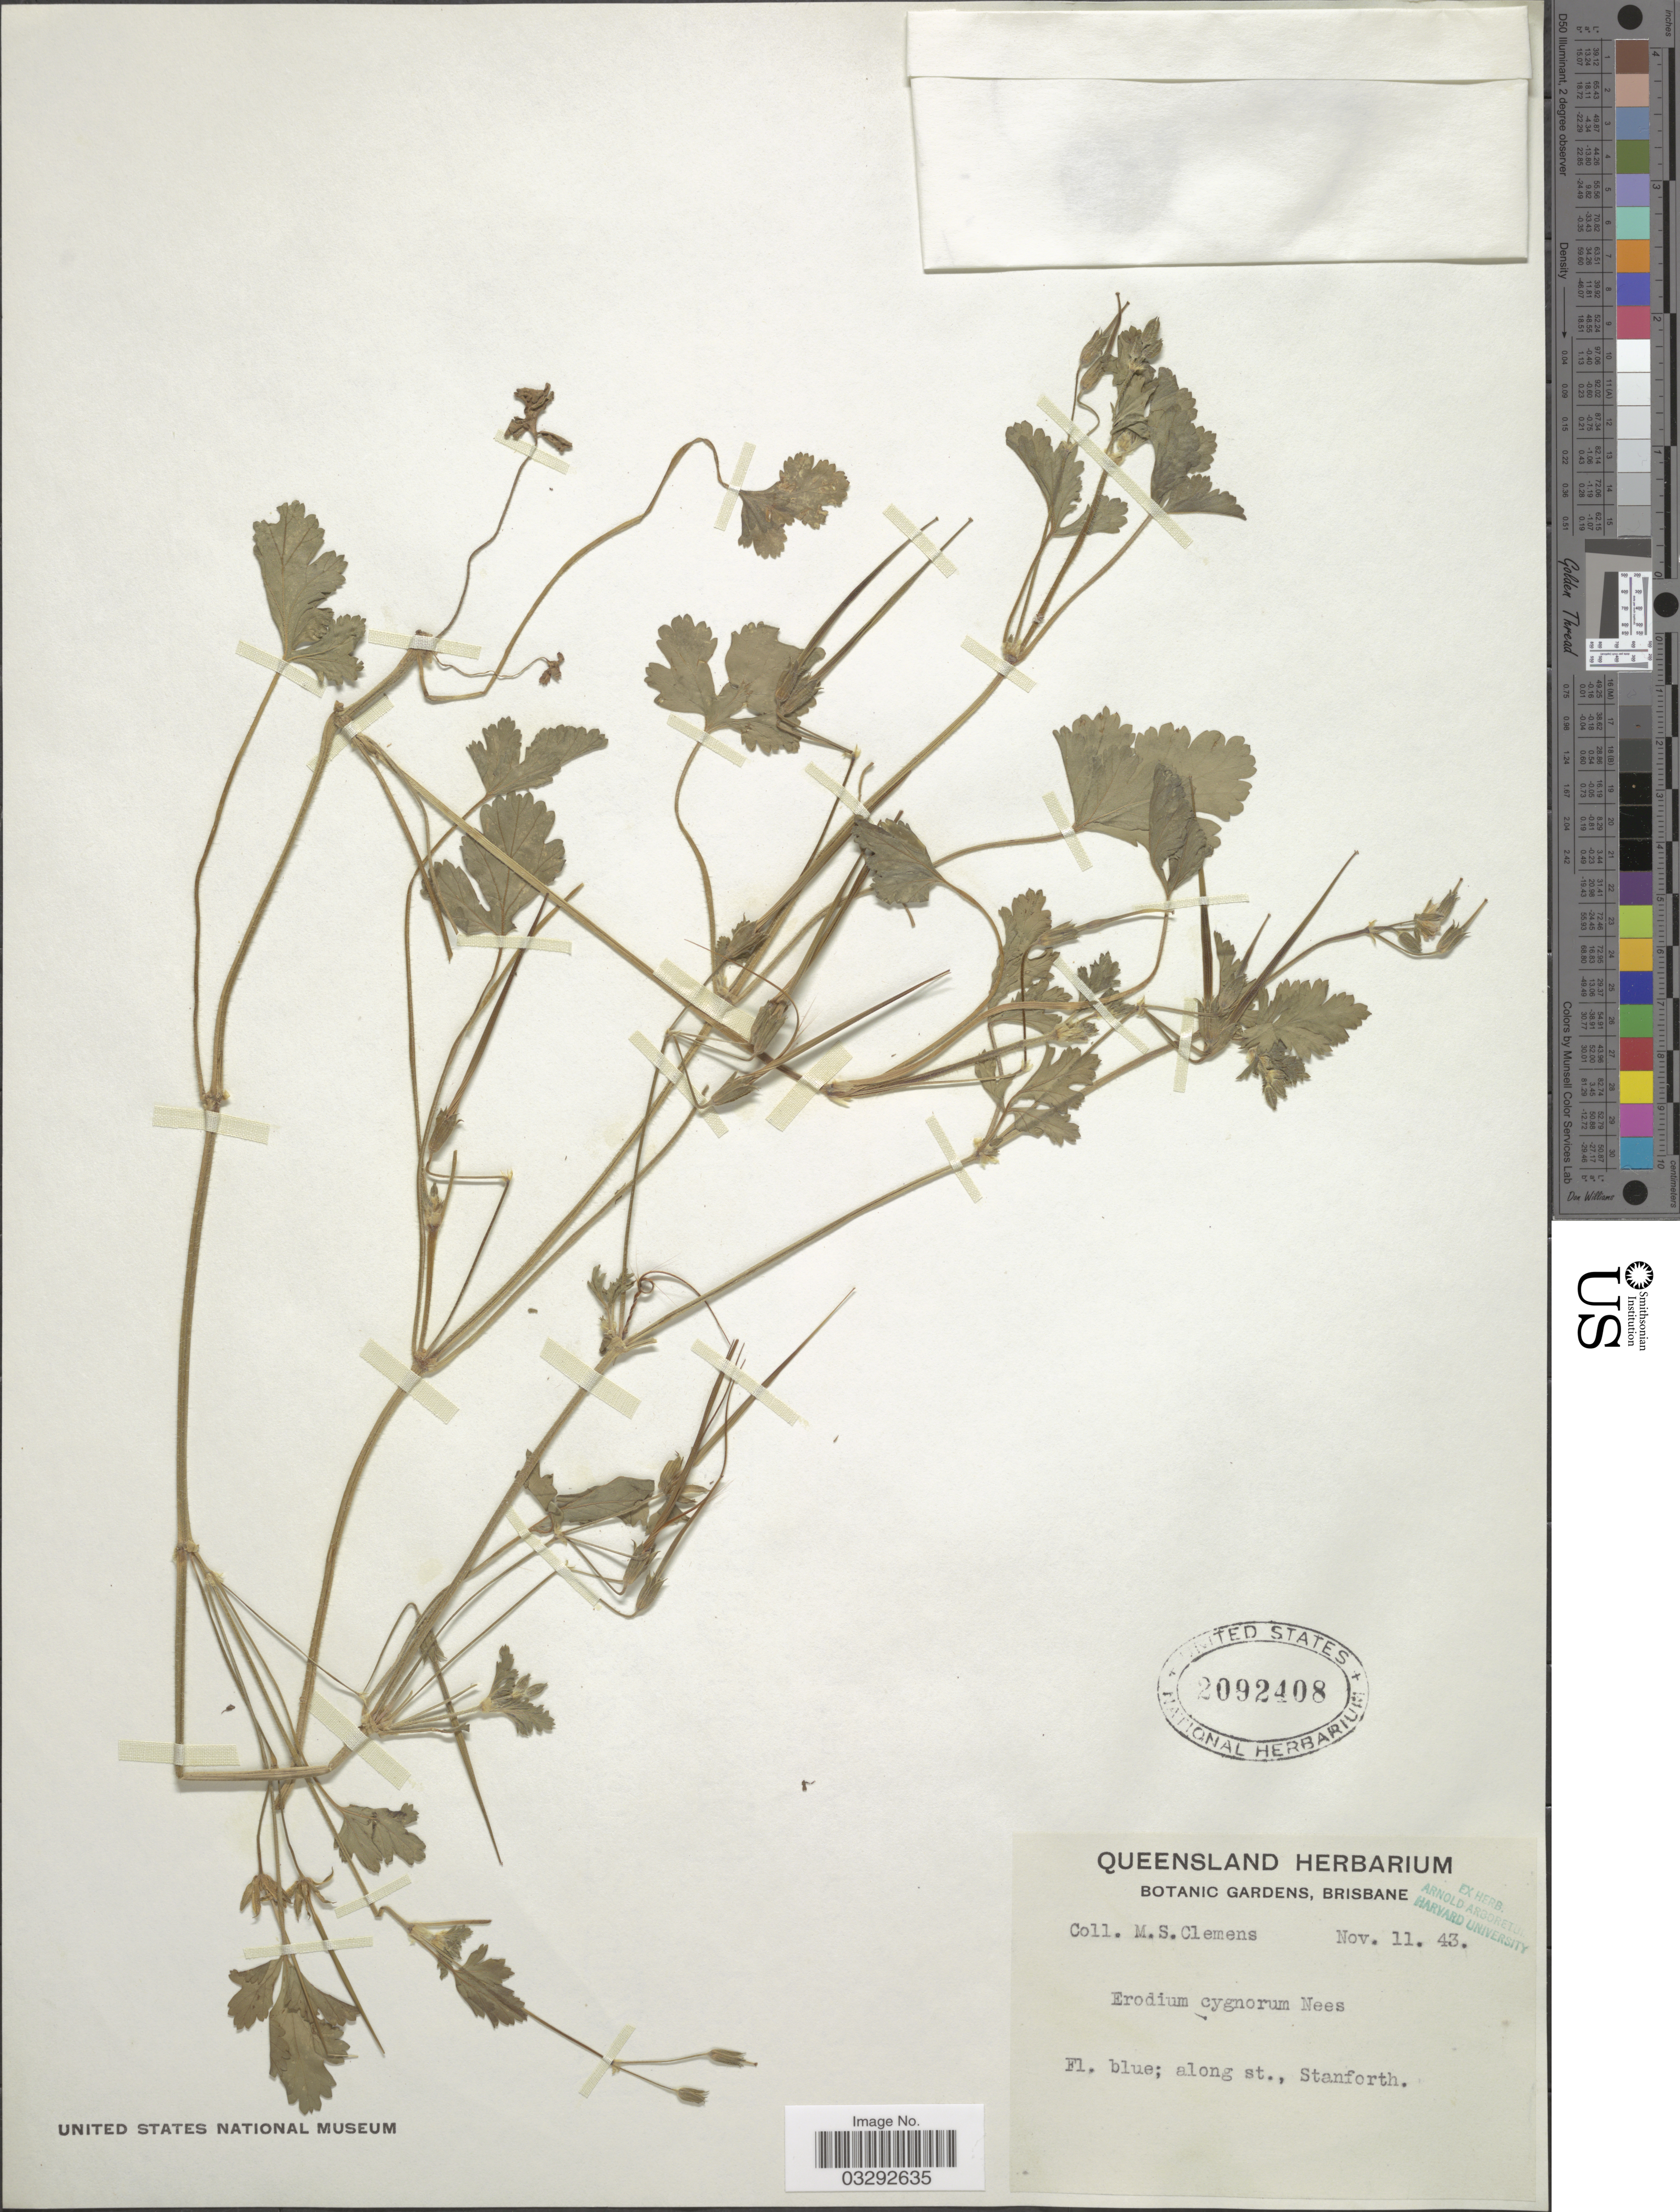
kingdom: Plantae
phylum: Tracheophyta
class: Magnoliopsida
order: Geraniales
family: Geraniaceae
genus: Erodium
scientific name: Erodium cygnorum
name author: Nees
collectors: M. S. Clemens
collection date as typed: Transcribed d/m/y: 11/11/43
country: Australia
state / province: Queensland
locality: Stanforth.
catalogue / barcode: US 2092408